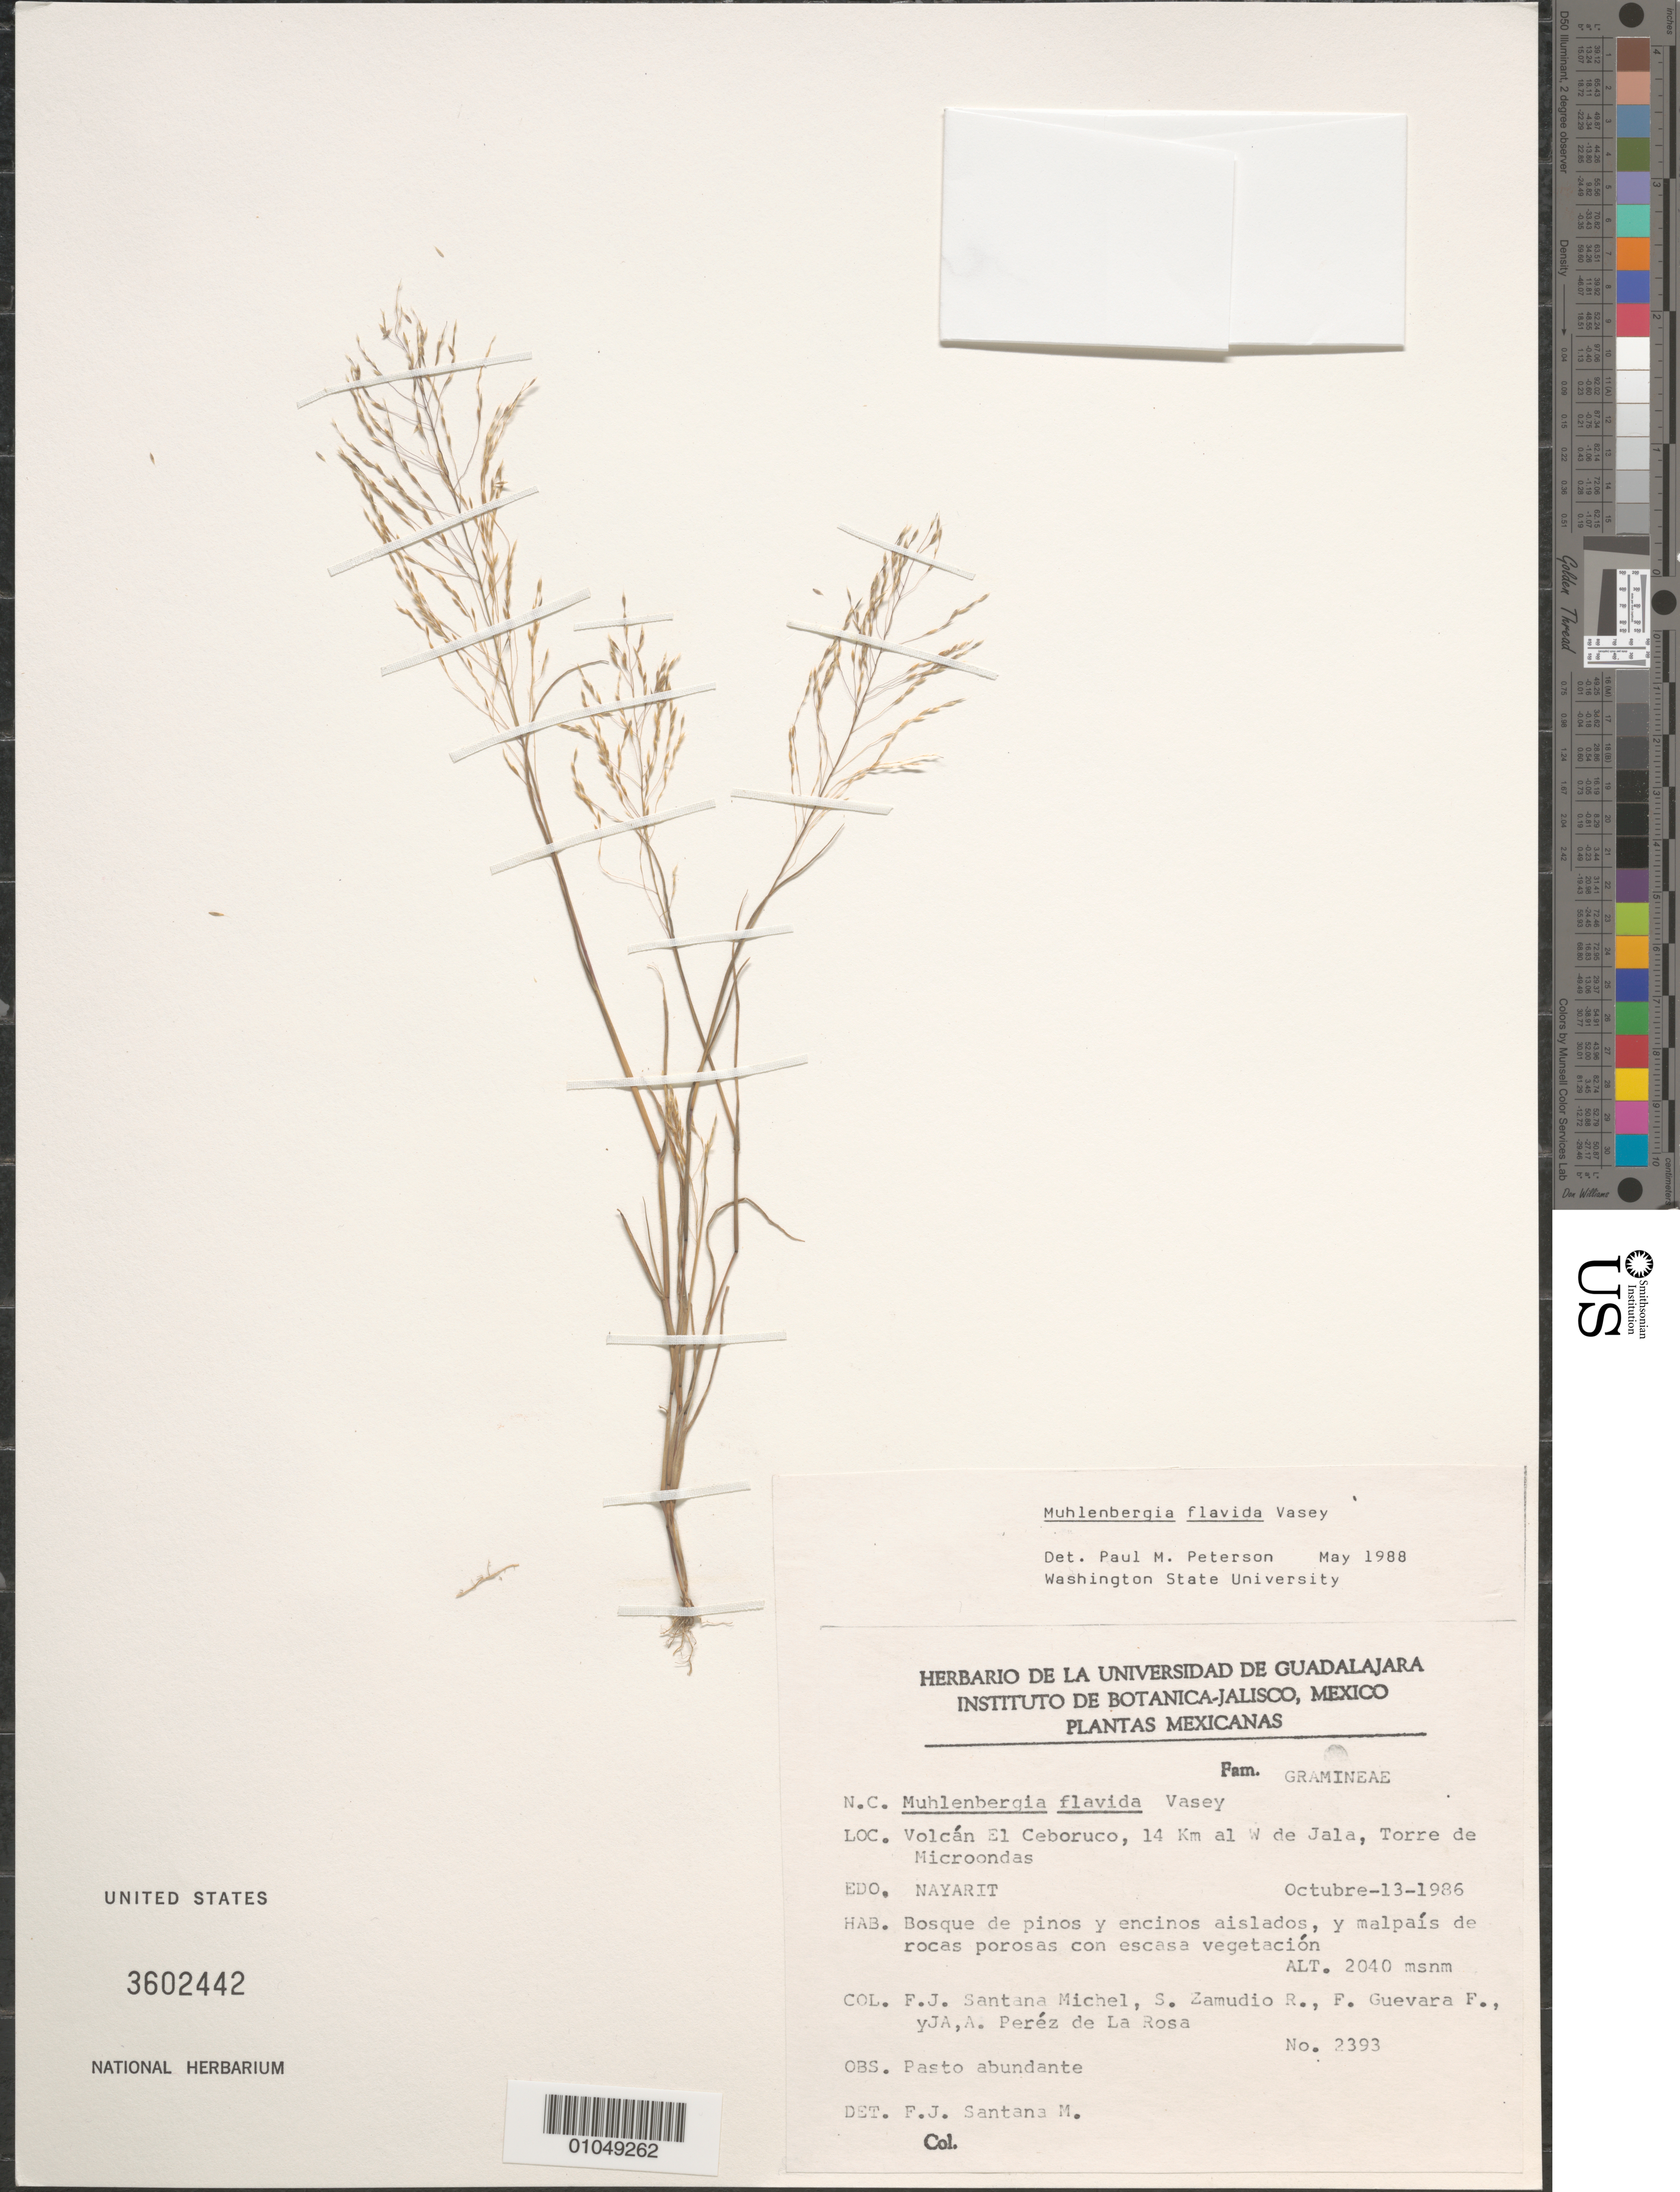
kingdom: Plantae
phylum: Tracheophyta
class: Liliopsida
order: Poales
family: Poaceae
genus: Muhlenbergia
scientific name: Muhlenbergia flavida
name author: Vasey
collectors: F. J. Santana M., S. Zamudio Ruíz, F. Guevara F. & J. A. Pérez de la Rosa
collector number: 2393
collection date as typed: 13 Oct 1986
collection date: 1986-10-13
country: Mexico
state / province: Nayarit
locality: Volcan El Ceboruco, 14 Km al W de Jala, Torre de Microondas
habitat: Bosque de pinos y encinos aislados, y malpais de rocas porosas con escasa vegetacion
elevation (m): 2040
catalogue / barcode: US 3602442